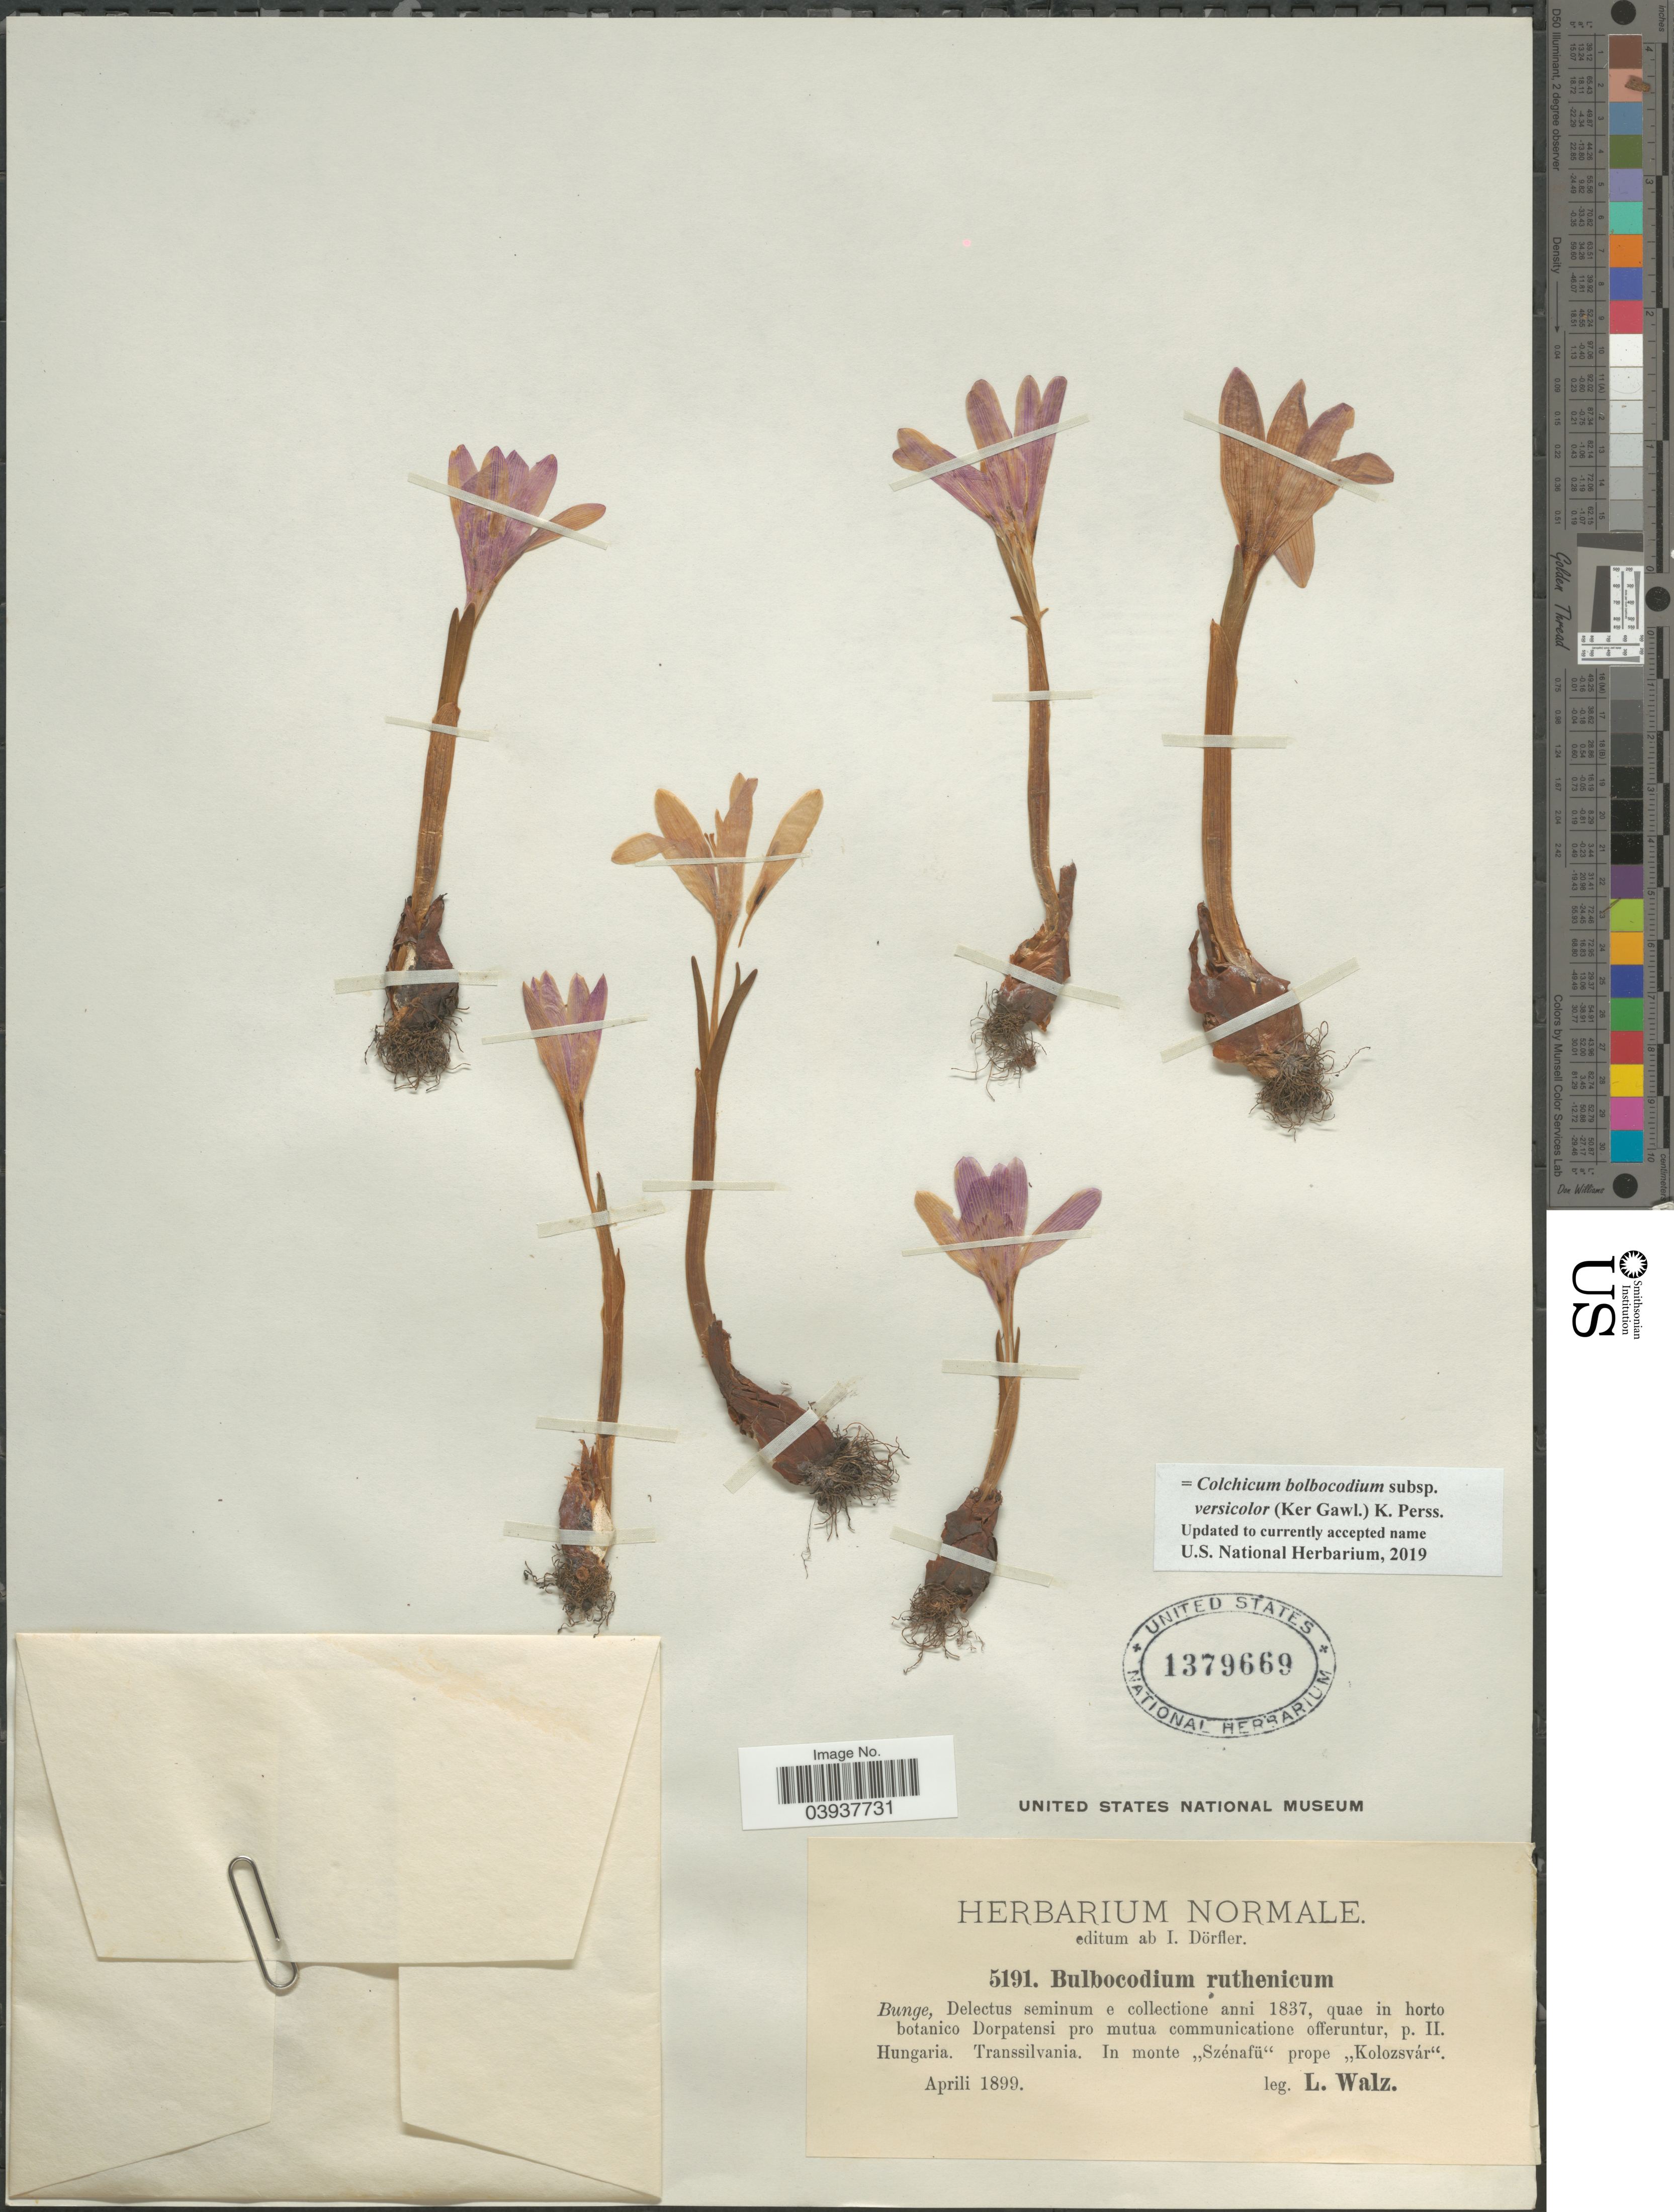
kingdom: Plantae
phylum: Tracheophyta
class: Liliopsida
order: Liliales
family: Colchicaceae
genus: Colchicum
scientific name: Colchicum bulbocodium subsp. versicolor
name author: (Ker Gawl.) K. Perss.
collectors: L. Walz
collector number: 5191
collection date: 1899-04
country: Hungary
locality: Transsilvania. In monte ,,Szénafü' prope ,,Kolozsvár'.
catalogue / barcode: US 1379669